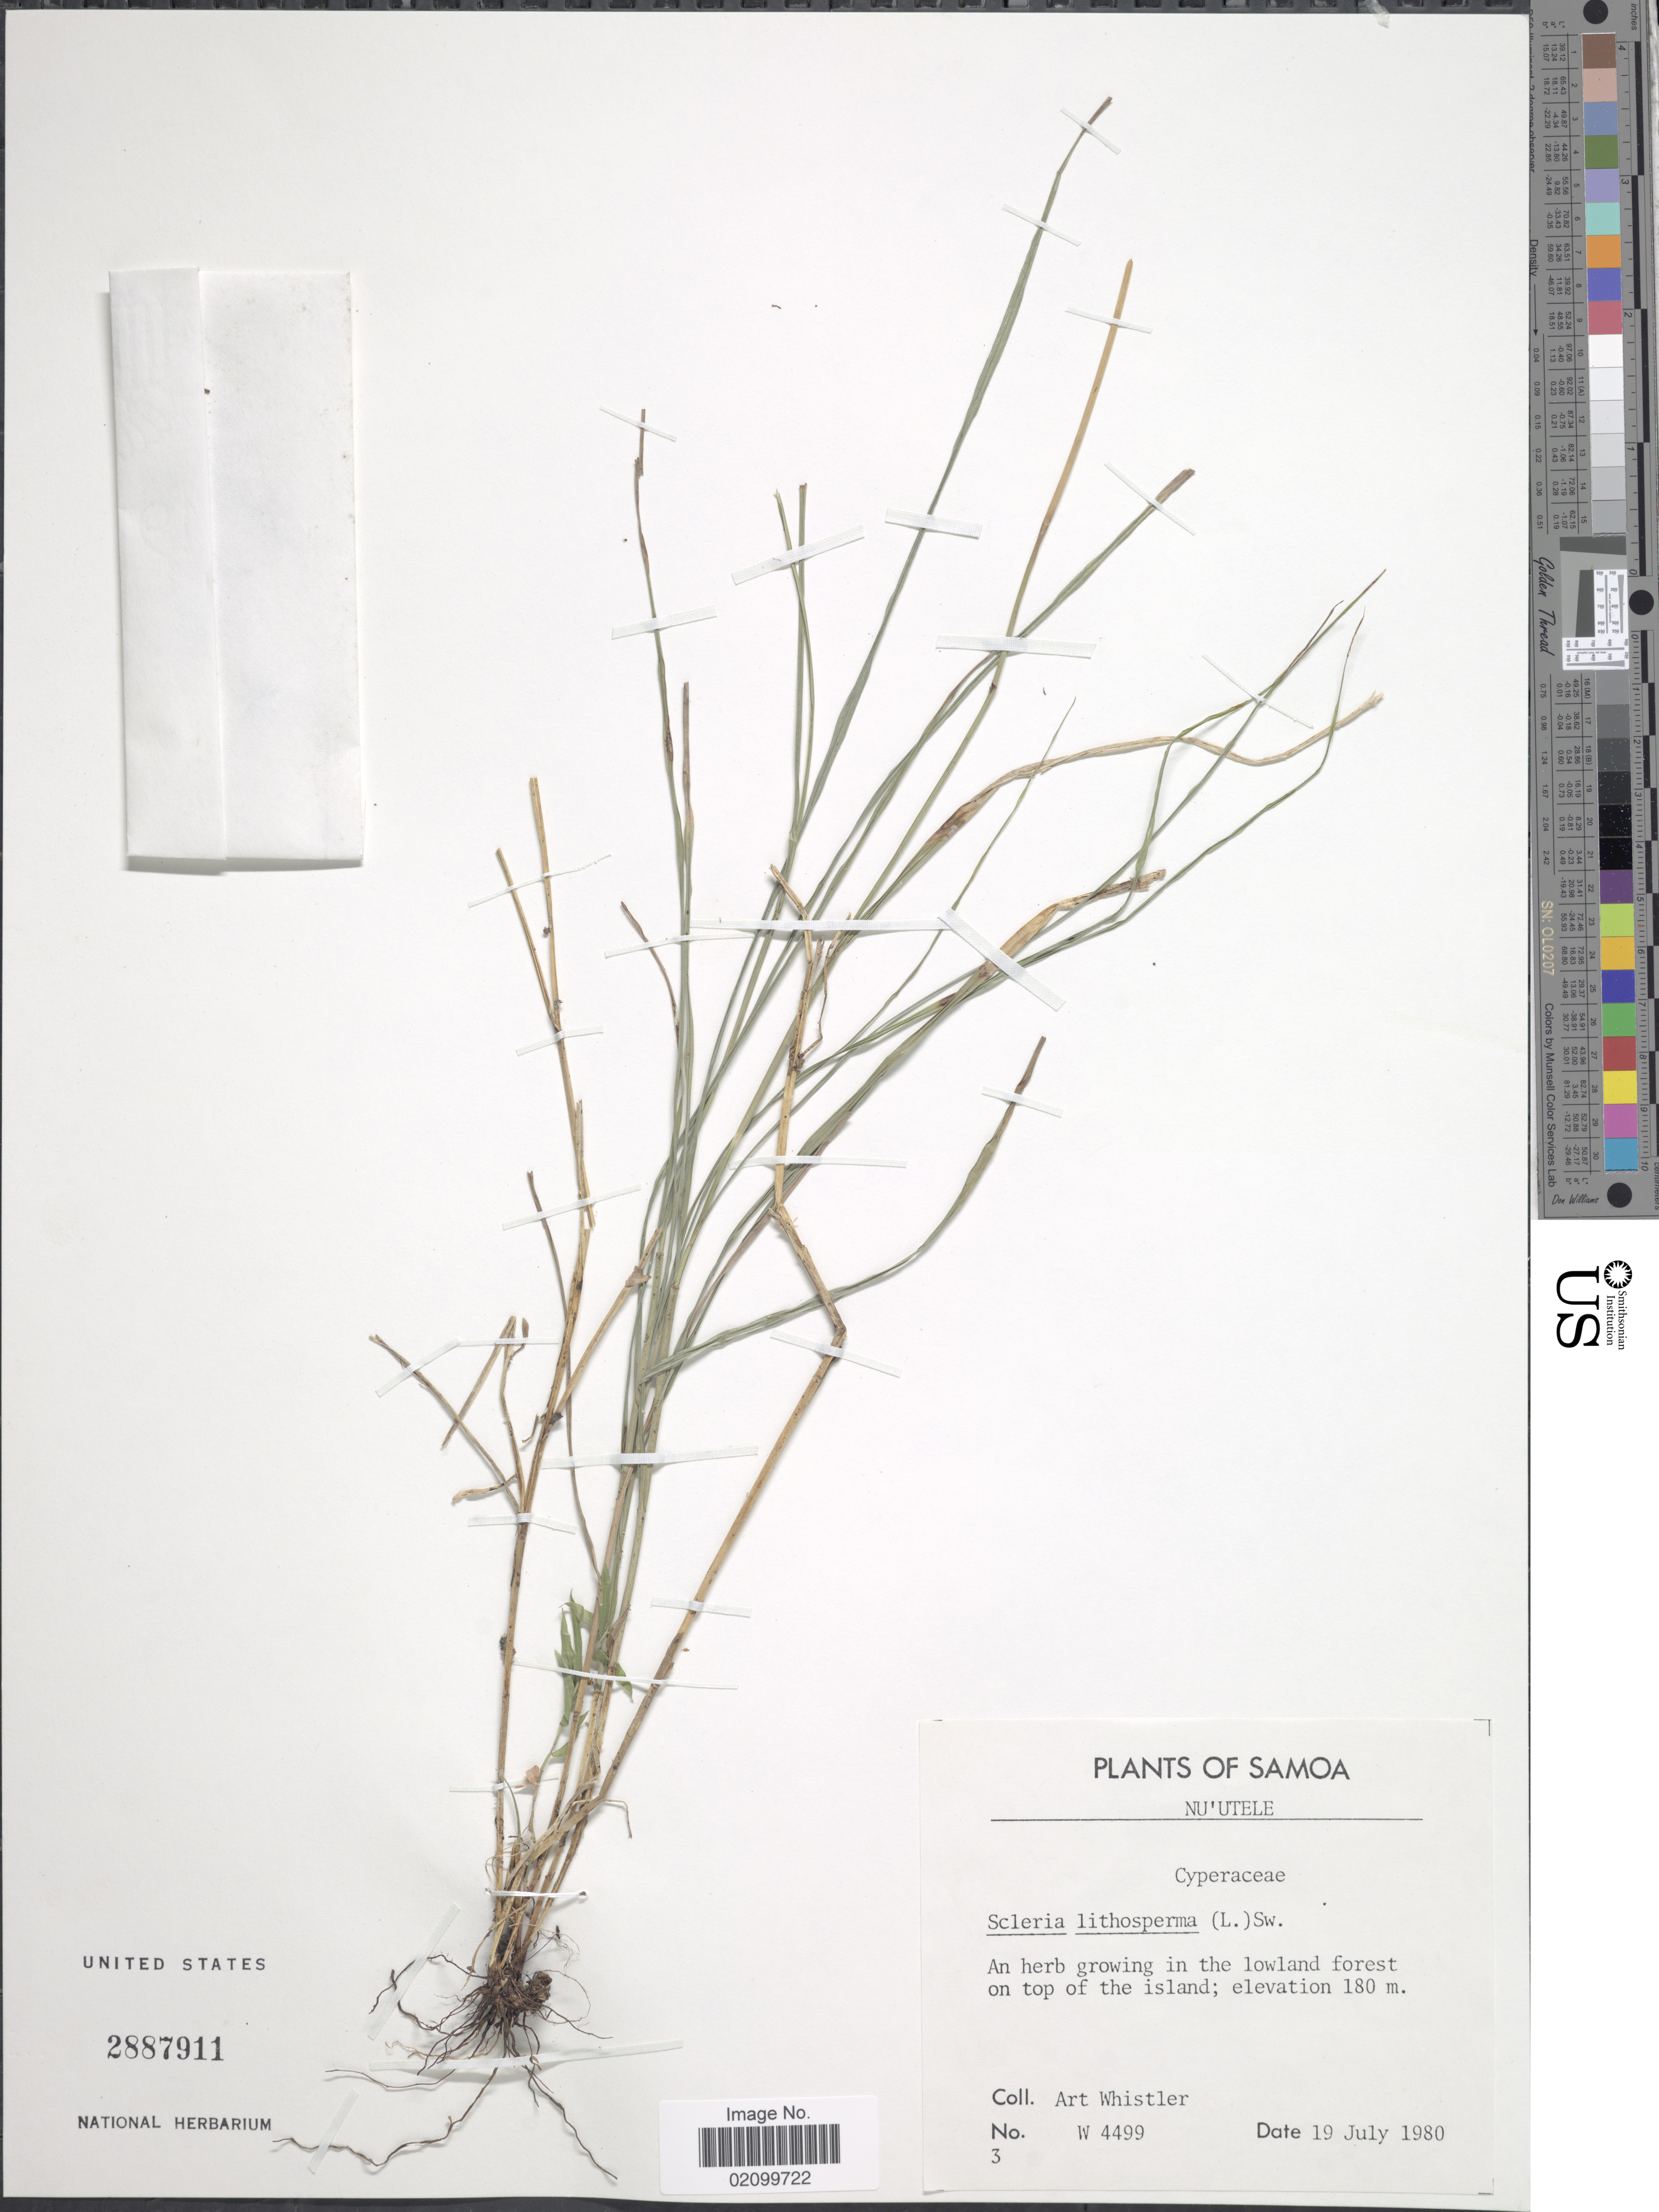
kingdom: Plantae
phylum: Tracheophyta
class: Liliopsida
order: Poales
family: Cyperaceae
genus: Scleria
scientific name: Scleria lithosperma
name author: (L.) Sw.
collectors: A. Whistler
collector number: W4499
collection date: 1980-07-19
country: Samoa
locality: Samoa. Nu'utele, lowland forest on top of the island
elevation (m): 180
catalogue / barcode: US 2887911